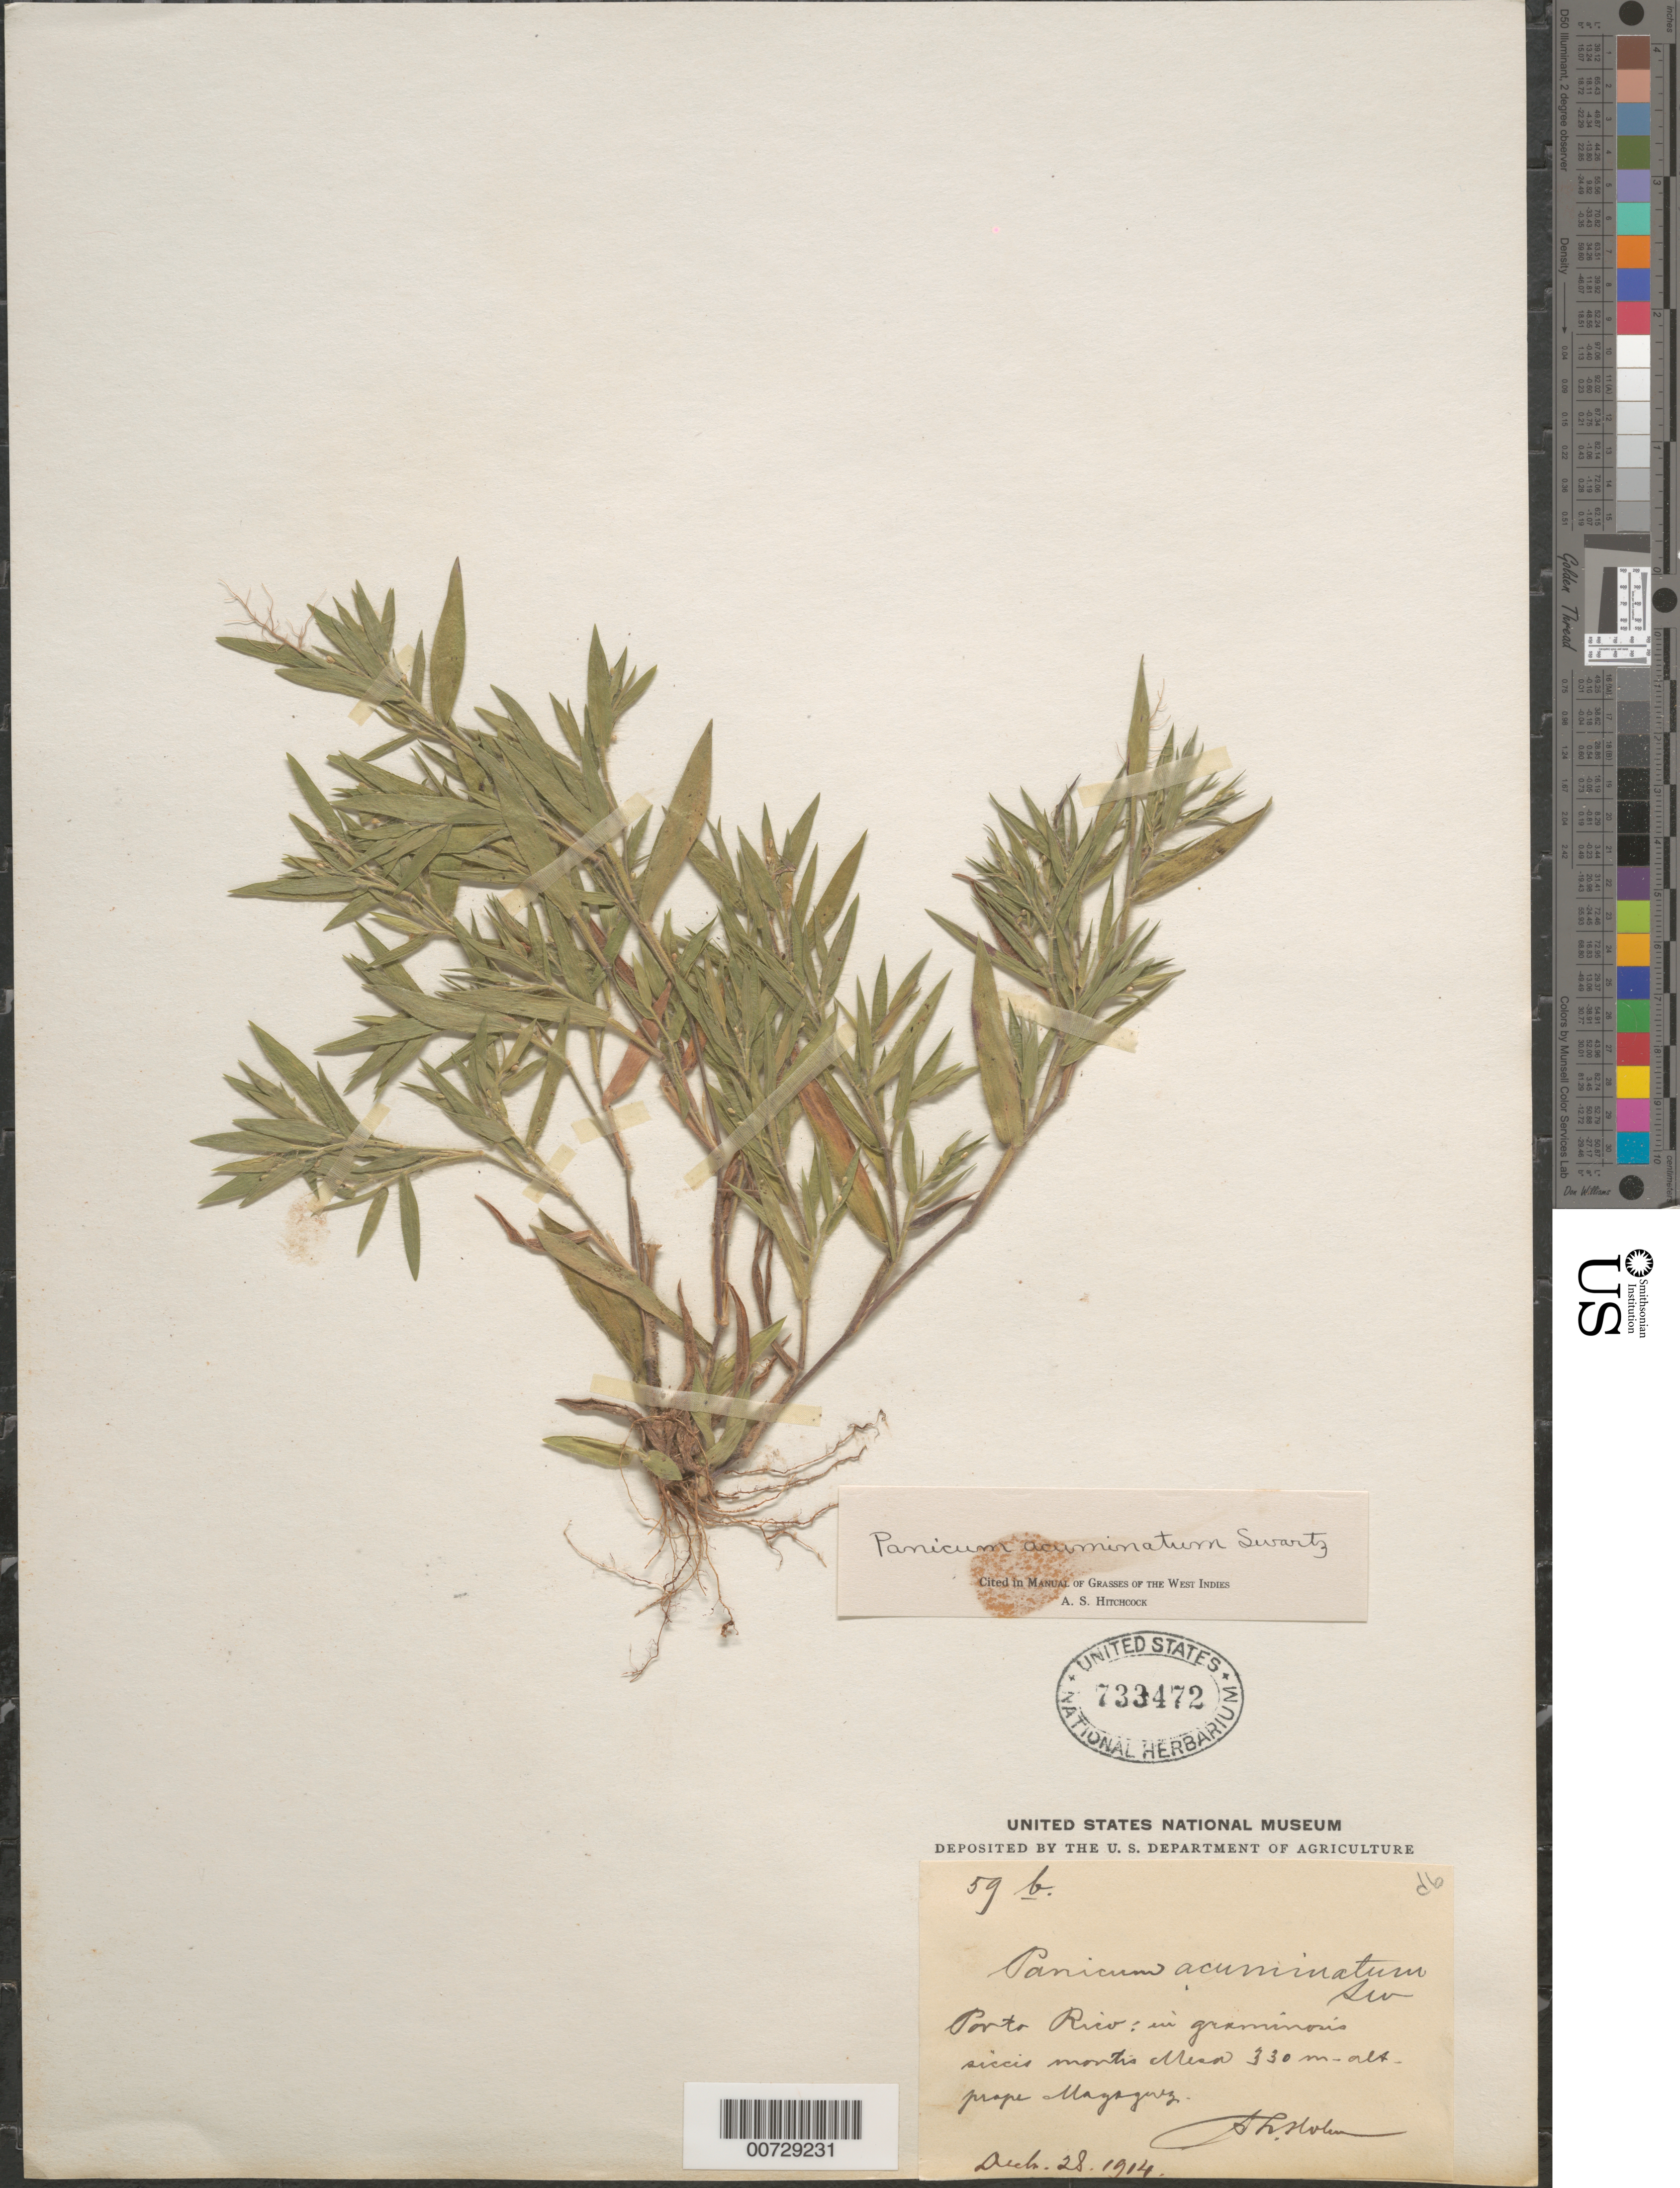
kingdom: Plantae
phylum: Tracheophyta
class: Liliopsida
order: Poales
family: Poaceae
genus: Dichanthelium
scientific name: Dichanthelium acuminatum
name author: (Sw.) Gould & C.A. Clark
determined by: Hitchcock, Albert S.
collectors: H. T. Holm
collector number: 59b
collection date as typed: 28 Dec 1914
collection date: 1914-12-28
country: Puerto Rico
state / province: Mayagüez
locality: Montis Mesa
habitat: In graminosis siccis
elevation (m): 330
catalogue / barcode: US 733472